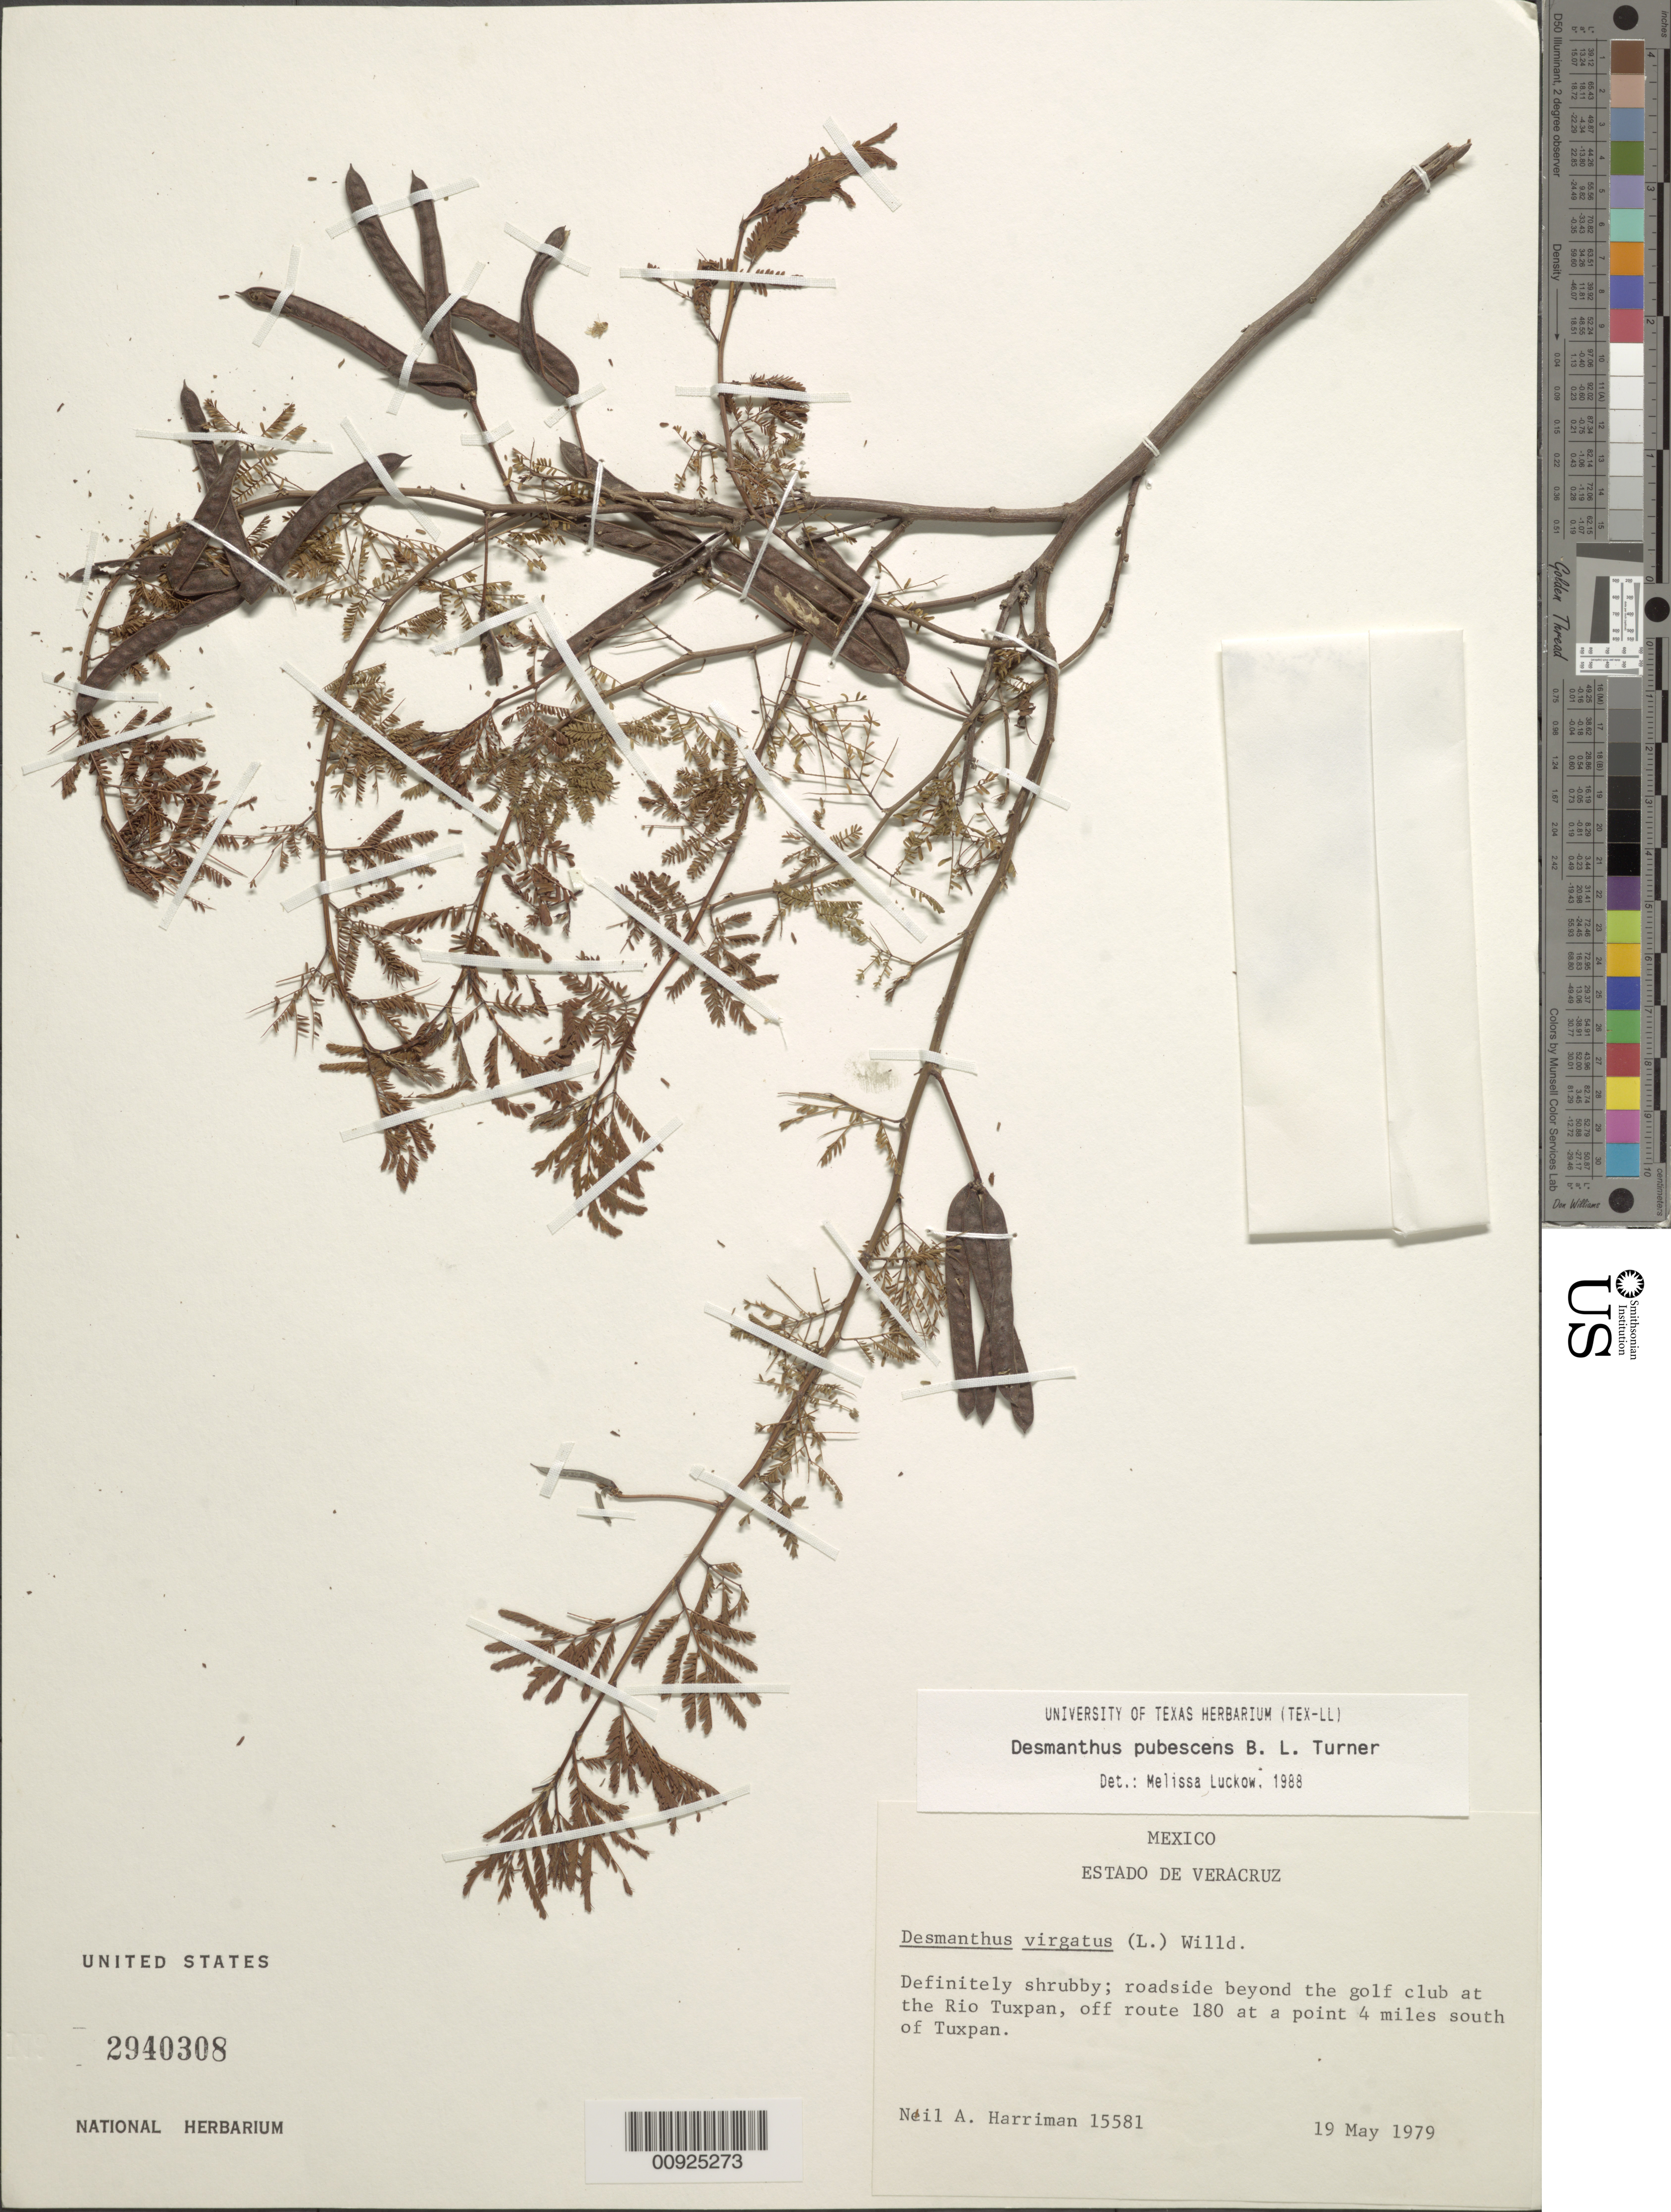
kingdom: Plantae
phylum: Tracheophyta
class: Magnoliopsida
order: Fabales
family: Fabaceae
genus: Desmanthus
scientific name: Desmanthus pubescens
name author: B.L. Turner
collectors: N. A. Harriman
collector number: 15581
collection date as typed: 19 May 1979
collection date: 1979-05-19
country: Mexico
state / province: Veracruz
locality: Roadside beyond the golf club at the Río Tuxpan, off route 180 at a point 4 miles south of Tuxpan.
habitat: Roadside.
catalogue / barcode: US 2940308